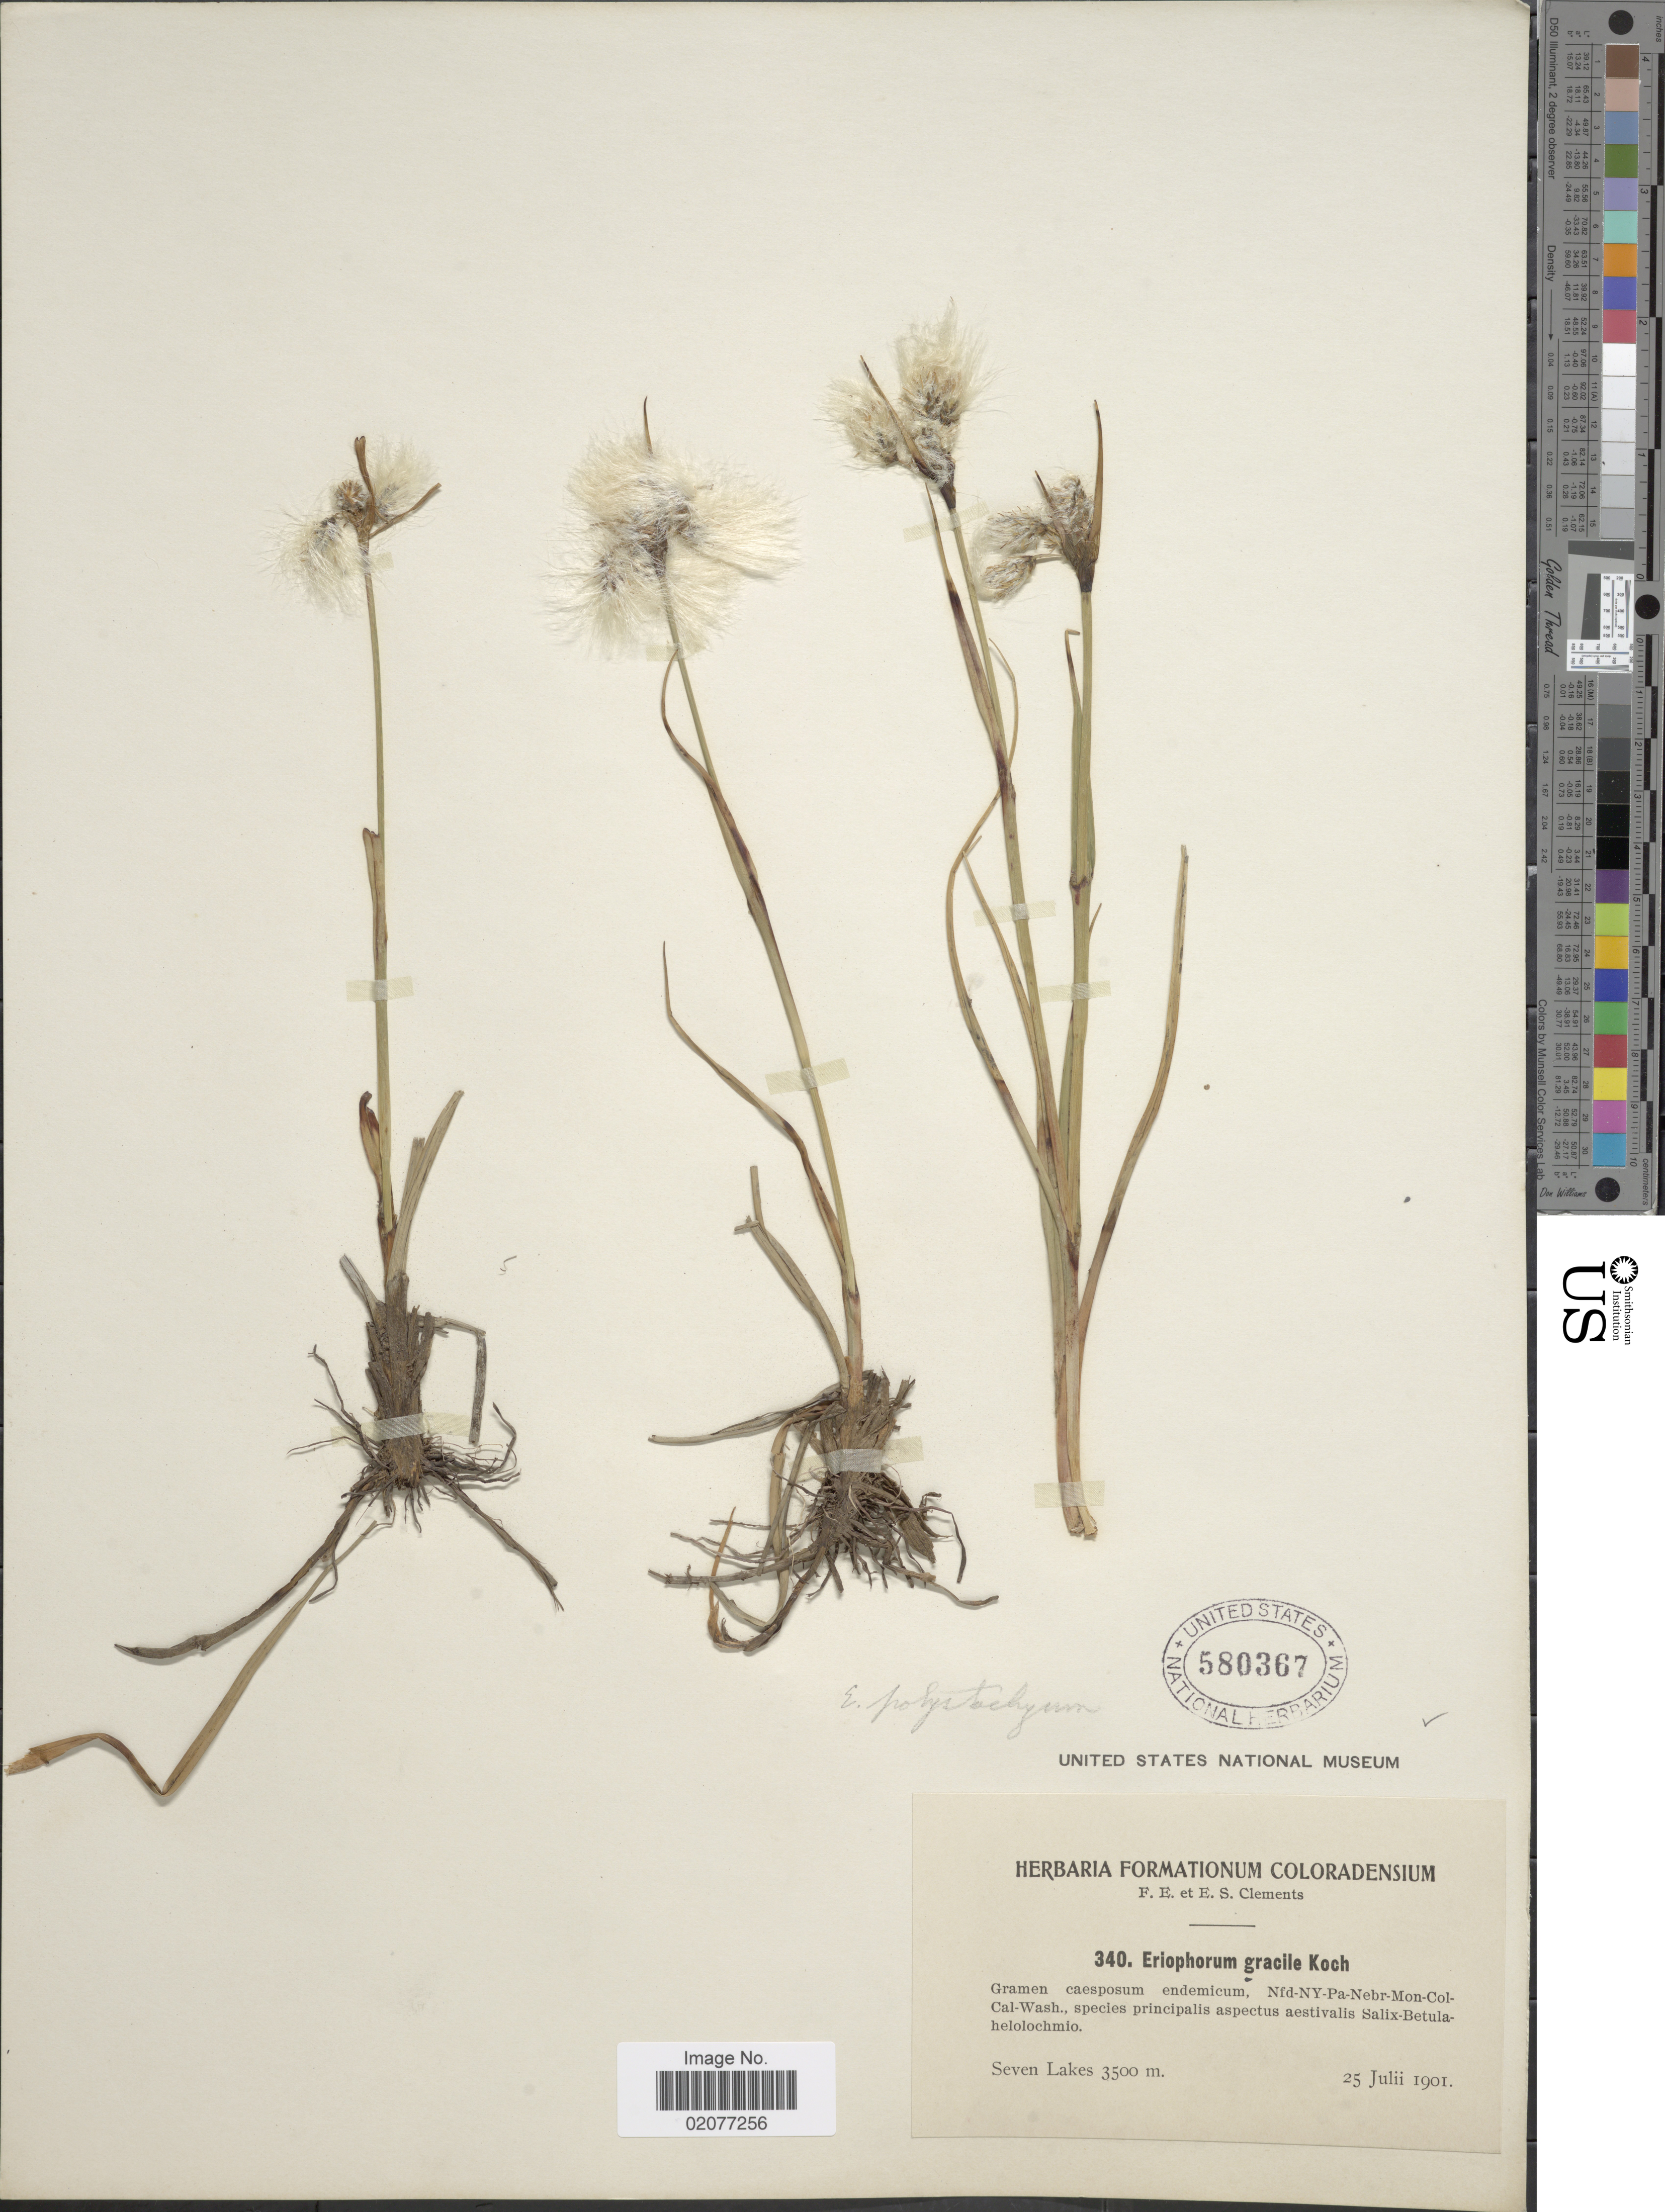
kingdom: Plantae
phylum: Tracheophyta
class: Liliopsida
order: Poales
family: Cyperaceae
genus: Eriophorum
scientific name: Eriophorum angustifolium subsp. angustifolium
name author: Honck.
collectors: F. E. Clements & E. S. Clements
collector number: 340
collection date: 1901-07-25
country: United States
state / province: Colorado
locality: Seven Lakes. Nfd-NY-Pa-Nebr-Mon-Col-Cal-Wash.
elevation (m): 3500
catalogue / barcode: US 580367